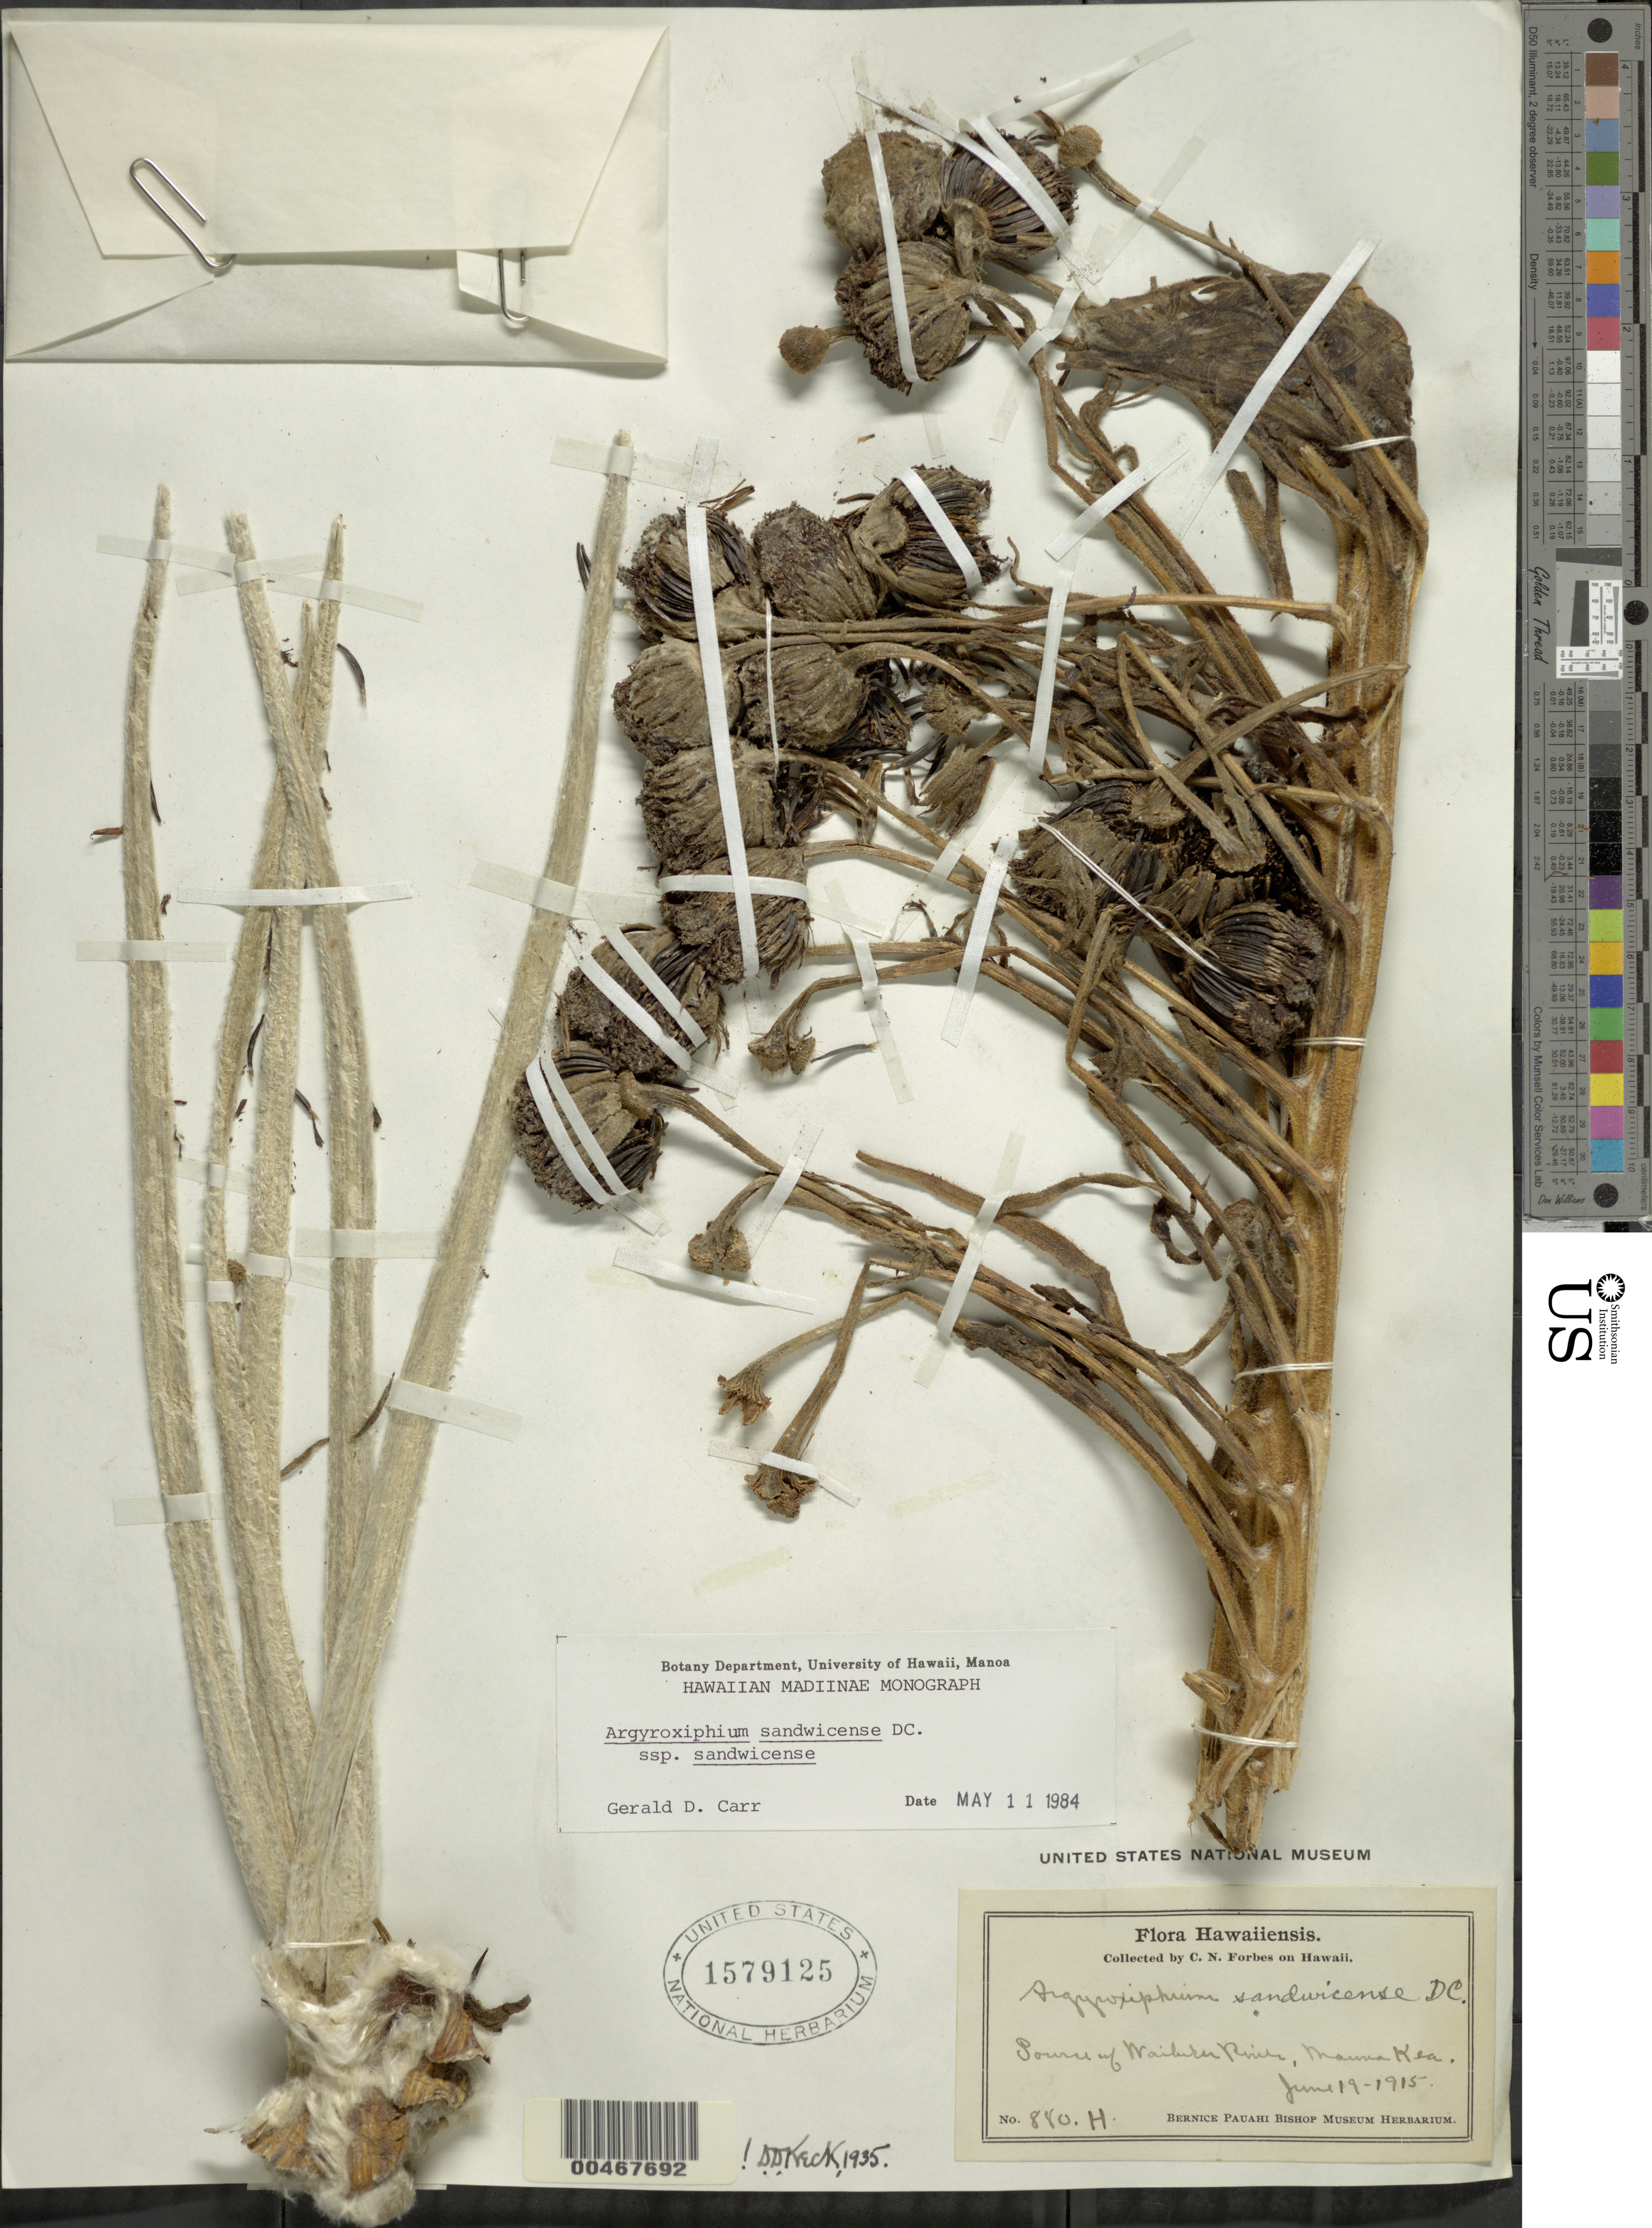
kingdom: Plantae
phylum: Tracheophyta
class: Magnoliopsida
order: Asterales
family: Asteraceae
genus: Argyroxiphium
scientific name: Argyroxiphium sandwicense subsp. sandwicense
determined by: Carr, G. D.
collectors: C. N. Forbes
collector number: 880.H.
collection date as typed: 19 Jun 1915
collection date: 1915-06-19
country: United States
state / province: Hawaii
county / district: Hawaii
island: Hawaii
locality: Source of Wailuku River, Mauna Kea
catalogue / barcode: US 1579125